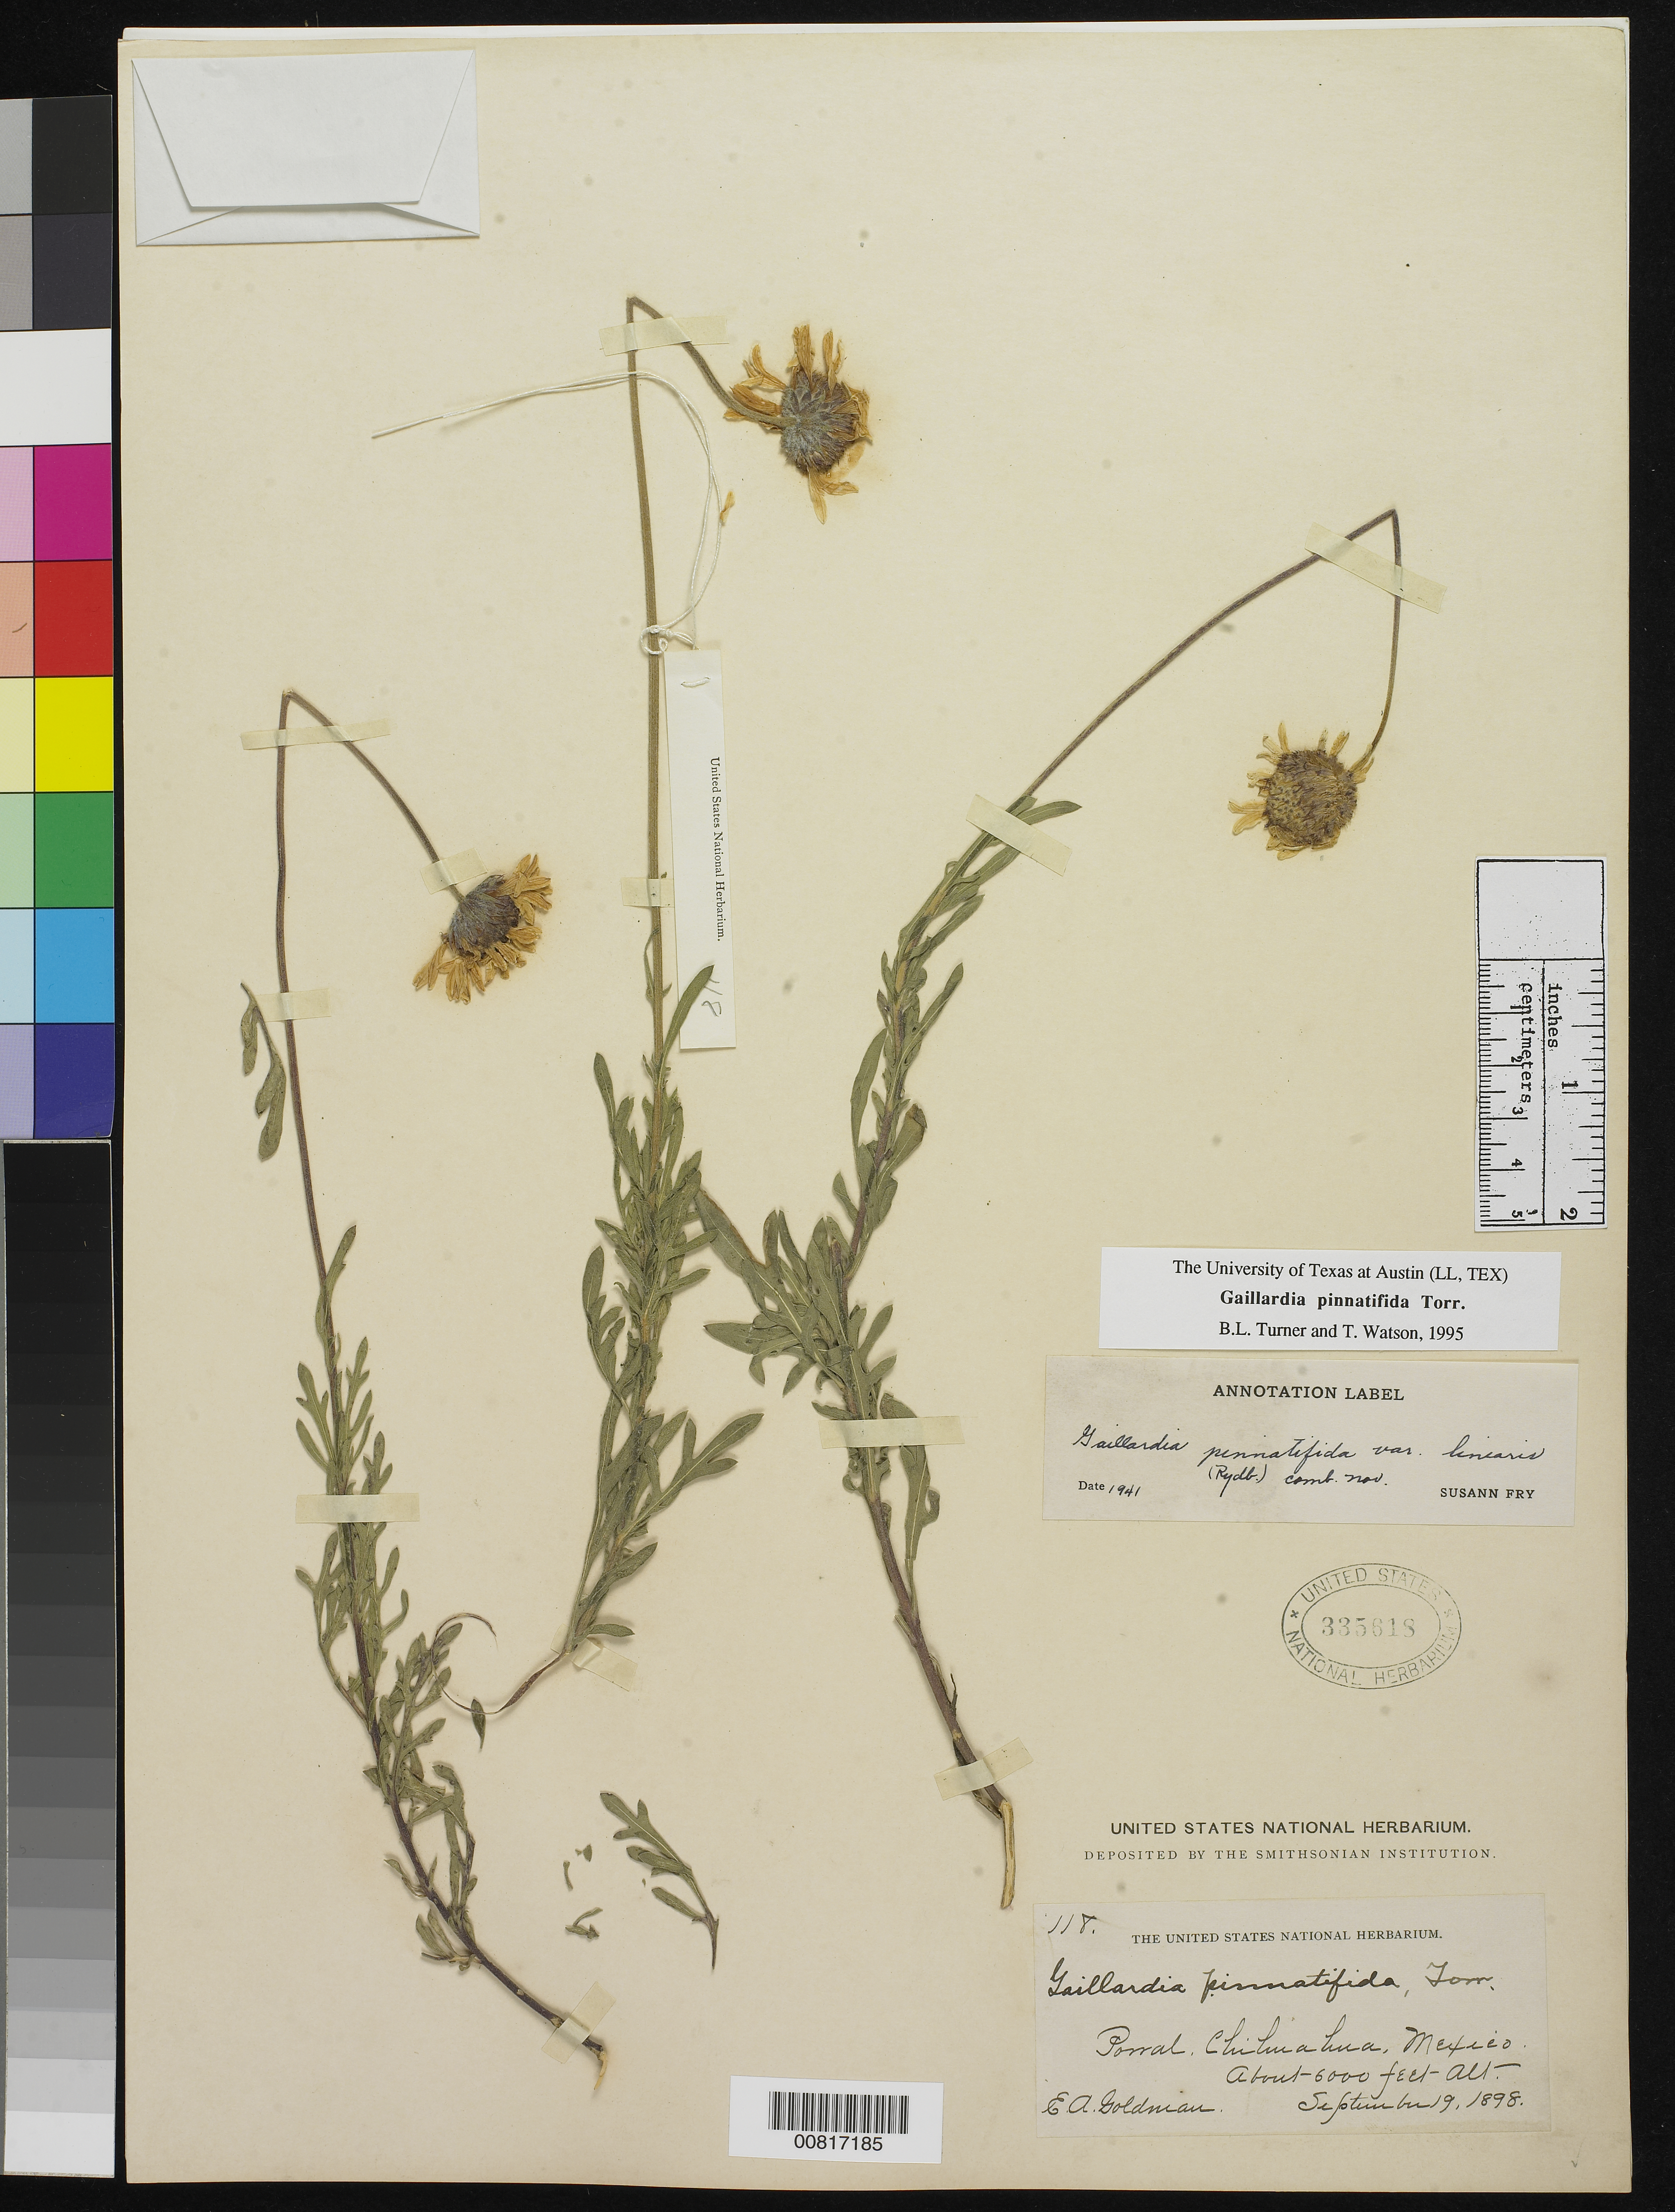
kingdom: Plantae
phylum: Tracheophyta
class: Magnoliopsida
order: Asterales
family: Asteraceae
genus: Gaillardia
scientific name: Gaillardia pinnatifida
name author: Torr.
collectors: E. A. Goldman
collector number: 118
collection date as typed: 19 Sep 1898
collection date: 1898-09-19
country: Mexico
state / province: Chihuahua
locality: Parral, Chihuahua.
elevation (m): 1829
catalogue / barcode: US 335618